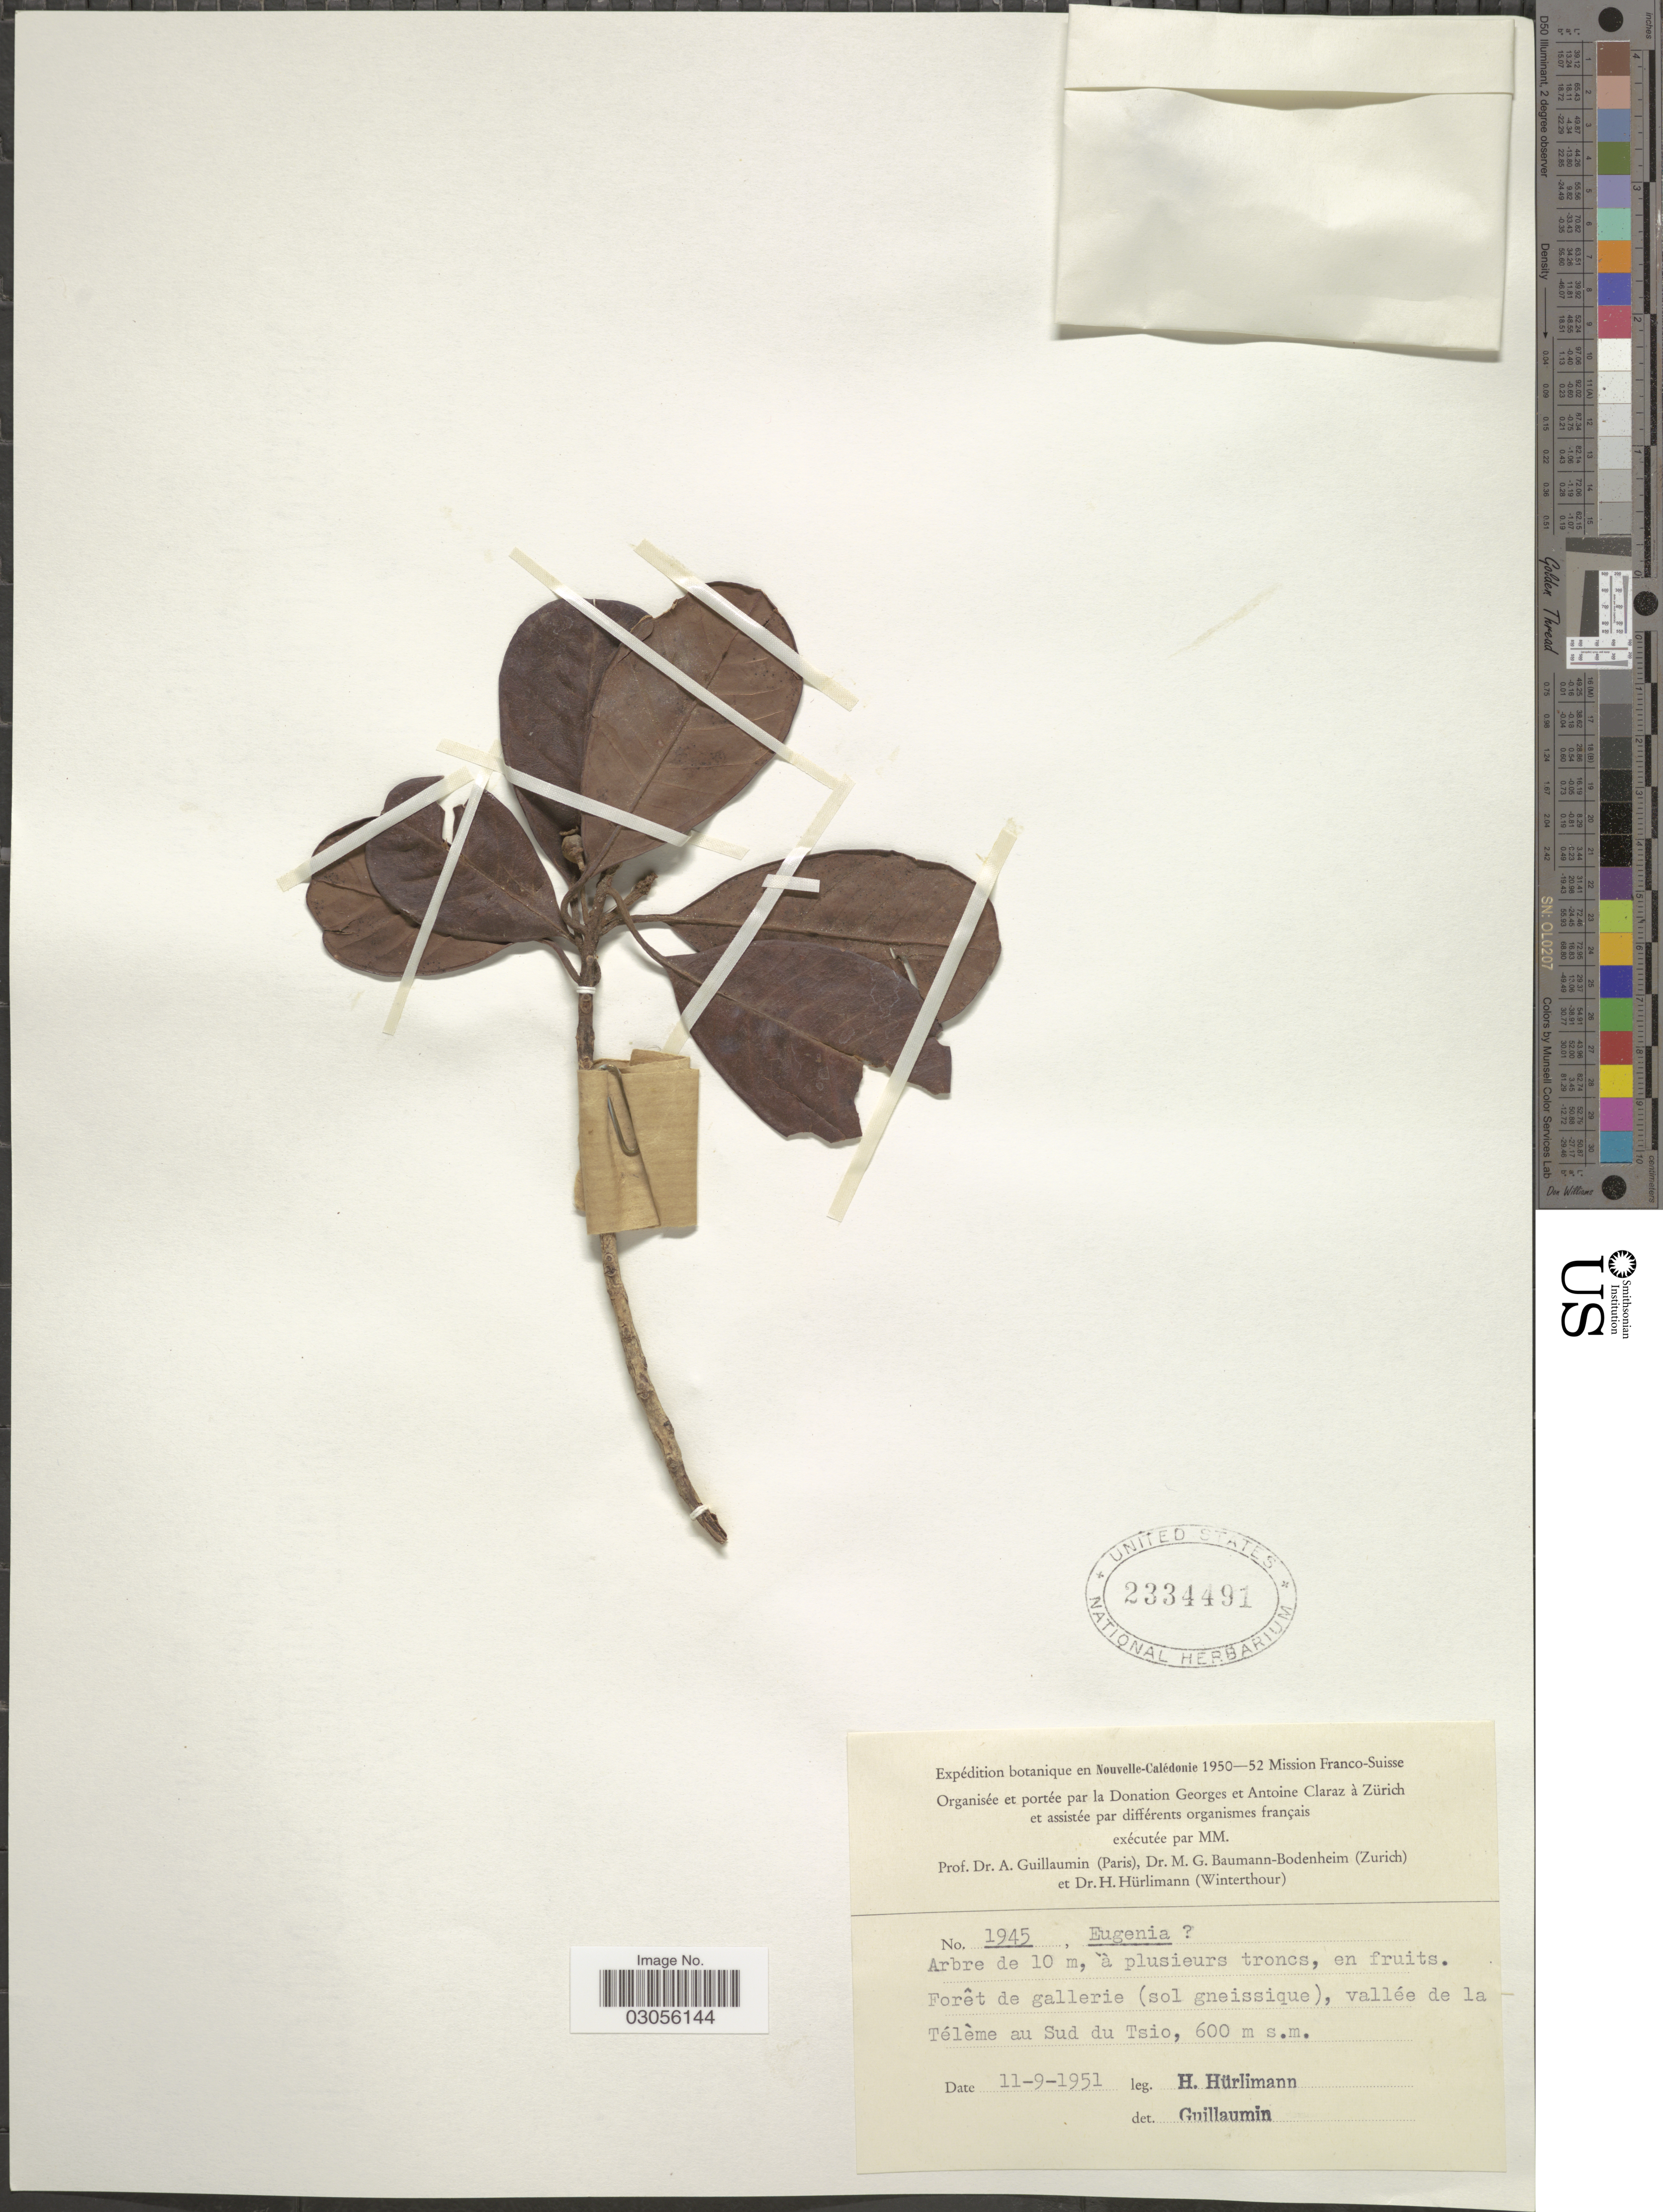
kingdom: Plantae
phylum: Tracheophyta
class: Magnoliopsida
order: Myrtales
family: Myrtaceae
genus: Eugenia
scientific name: Eugenia sp.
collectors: H. Hürlimann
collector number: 1945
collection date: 1951-09-11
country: New Caledonia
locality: Forêt de gallerie (sol gneissique), vallée de la Télème au Sud du Tsio.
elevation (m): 600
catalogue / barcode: US 2334491